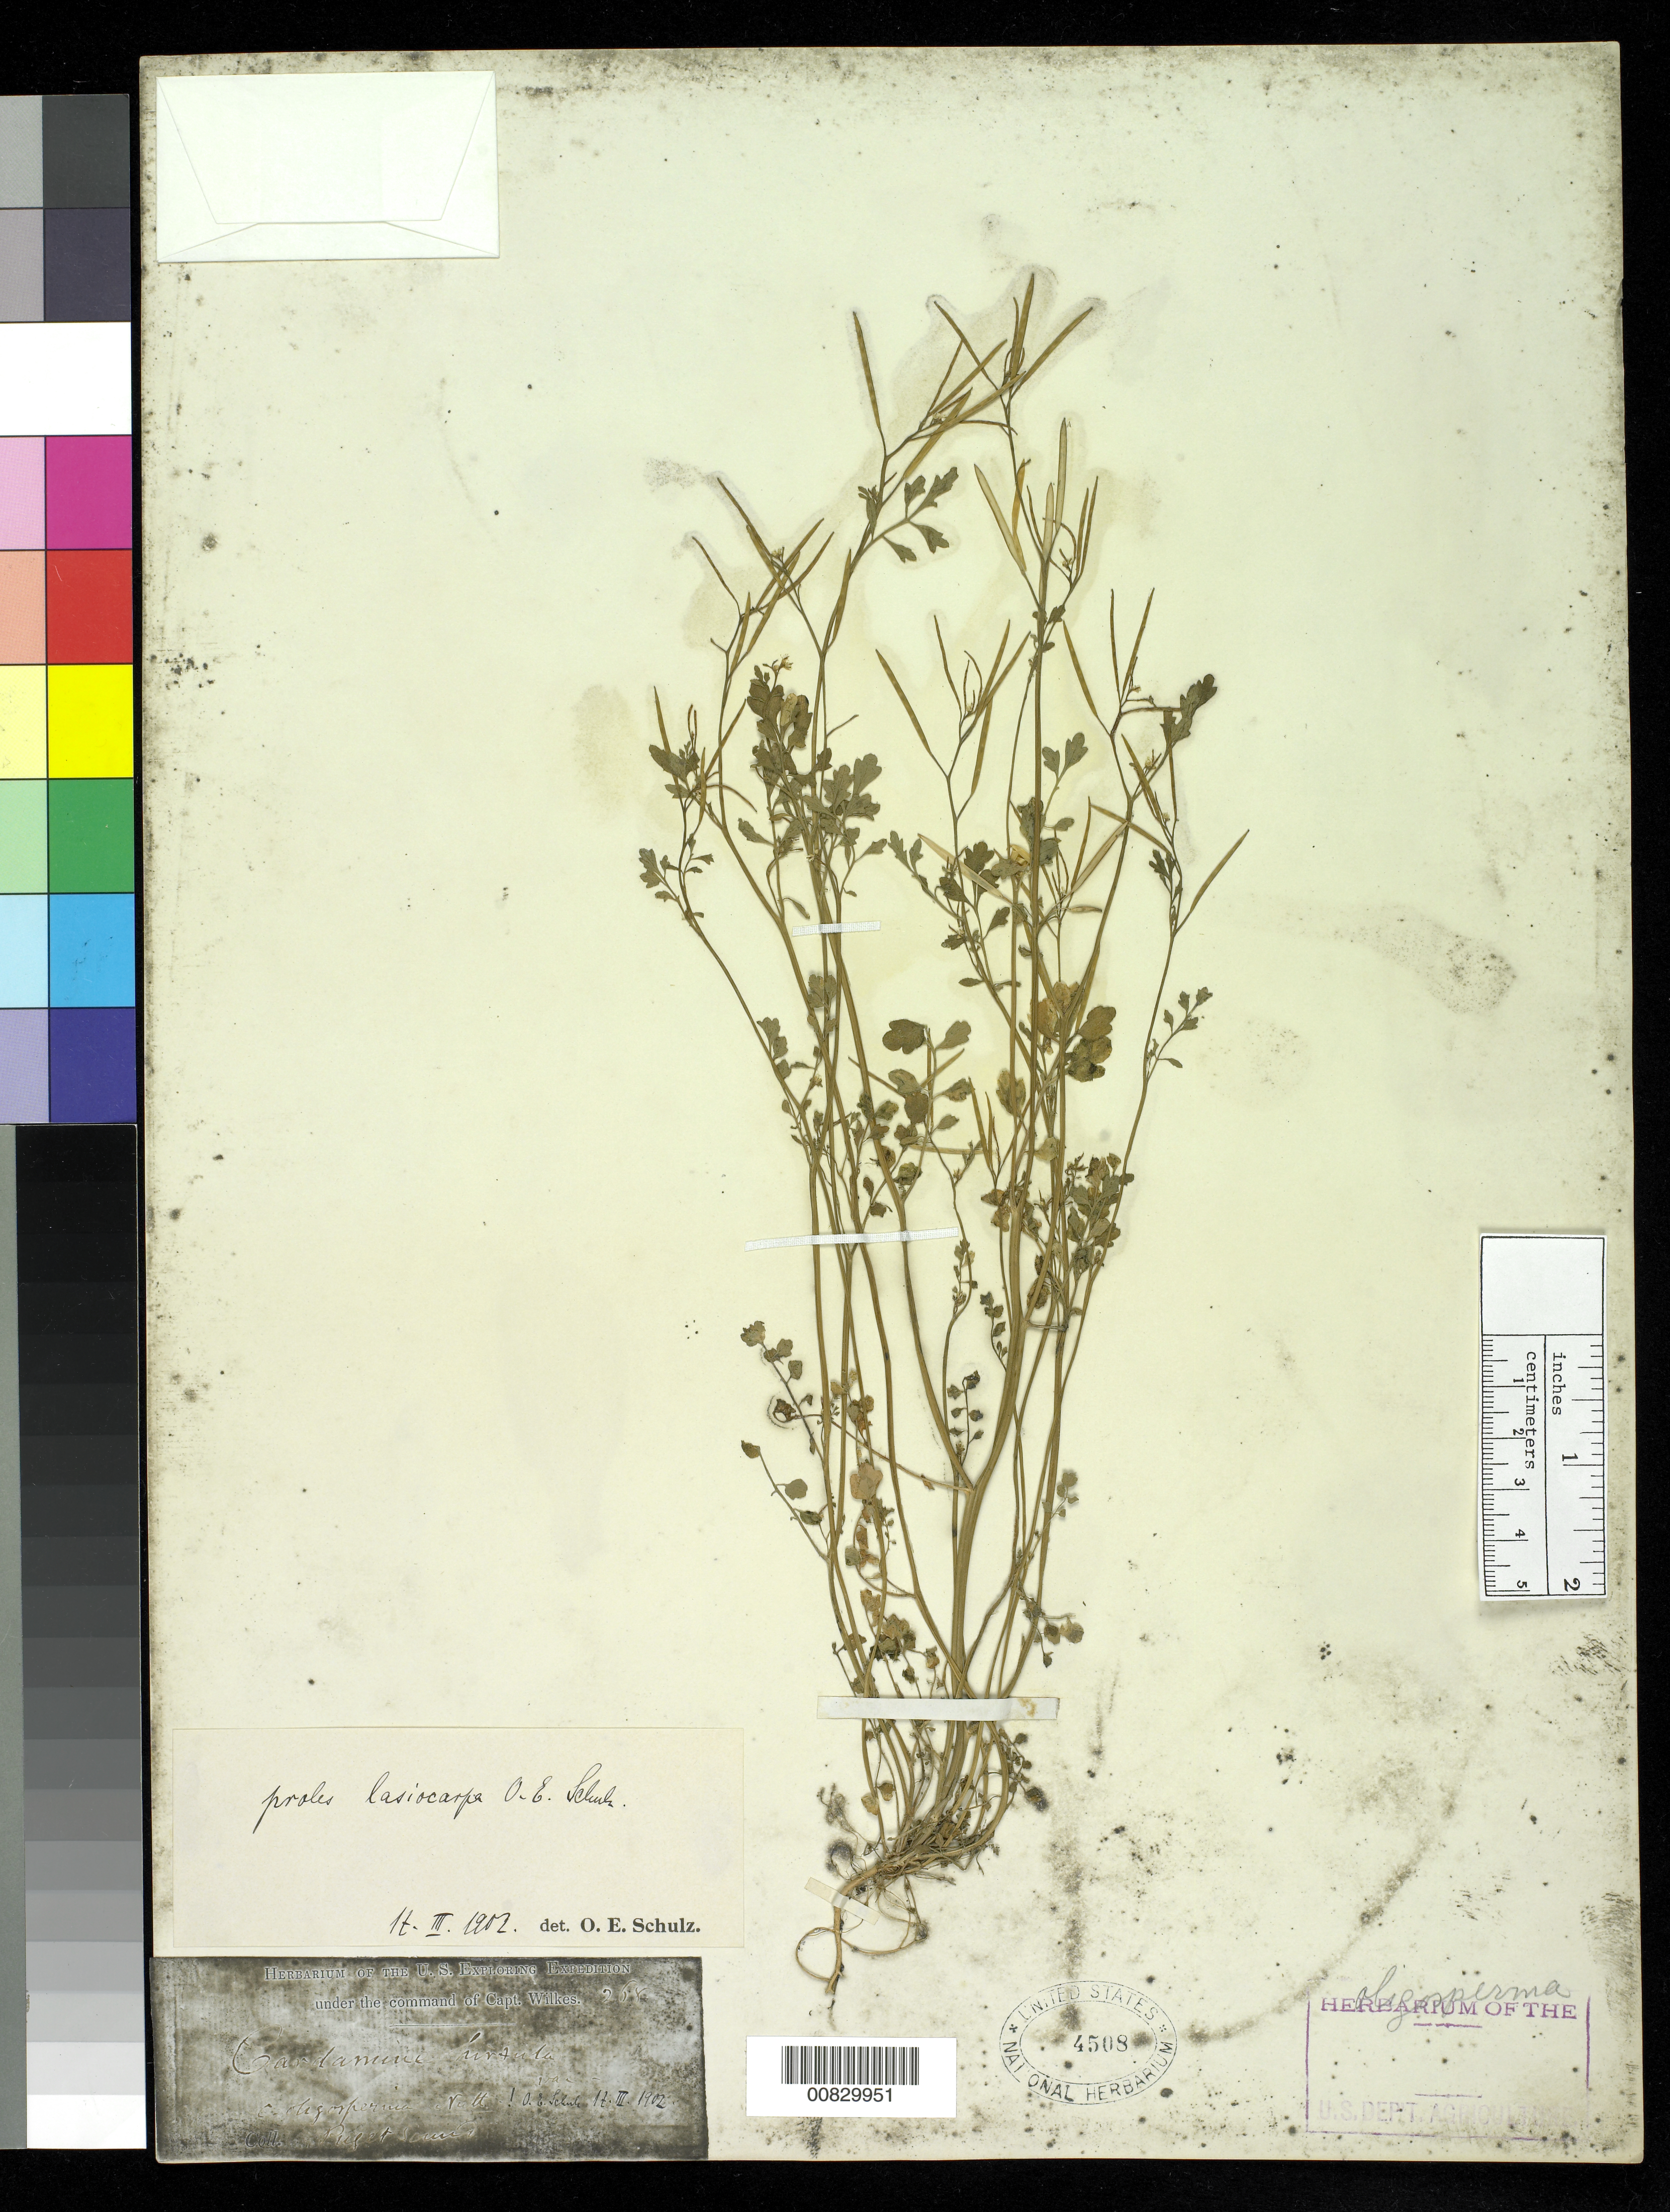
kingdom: Plantae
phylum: Tracheophyta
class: Magnoliopsida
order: Brassicales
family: Brassicaceae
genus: Cardamine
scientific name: Cardamine oligosperma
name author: Nutt.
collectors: Wilkes Explor. Exped.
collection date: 1838/1842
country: United States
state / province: Washington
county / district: King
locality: Puget Sound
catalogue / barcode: US 4508